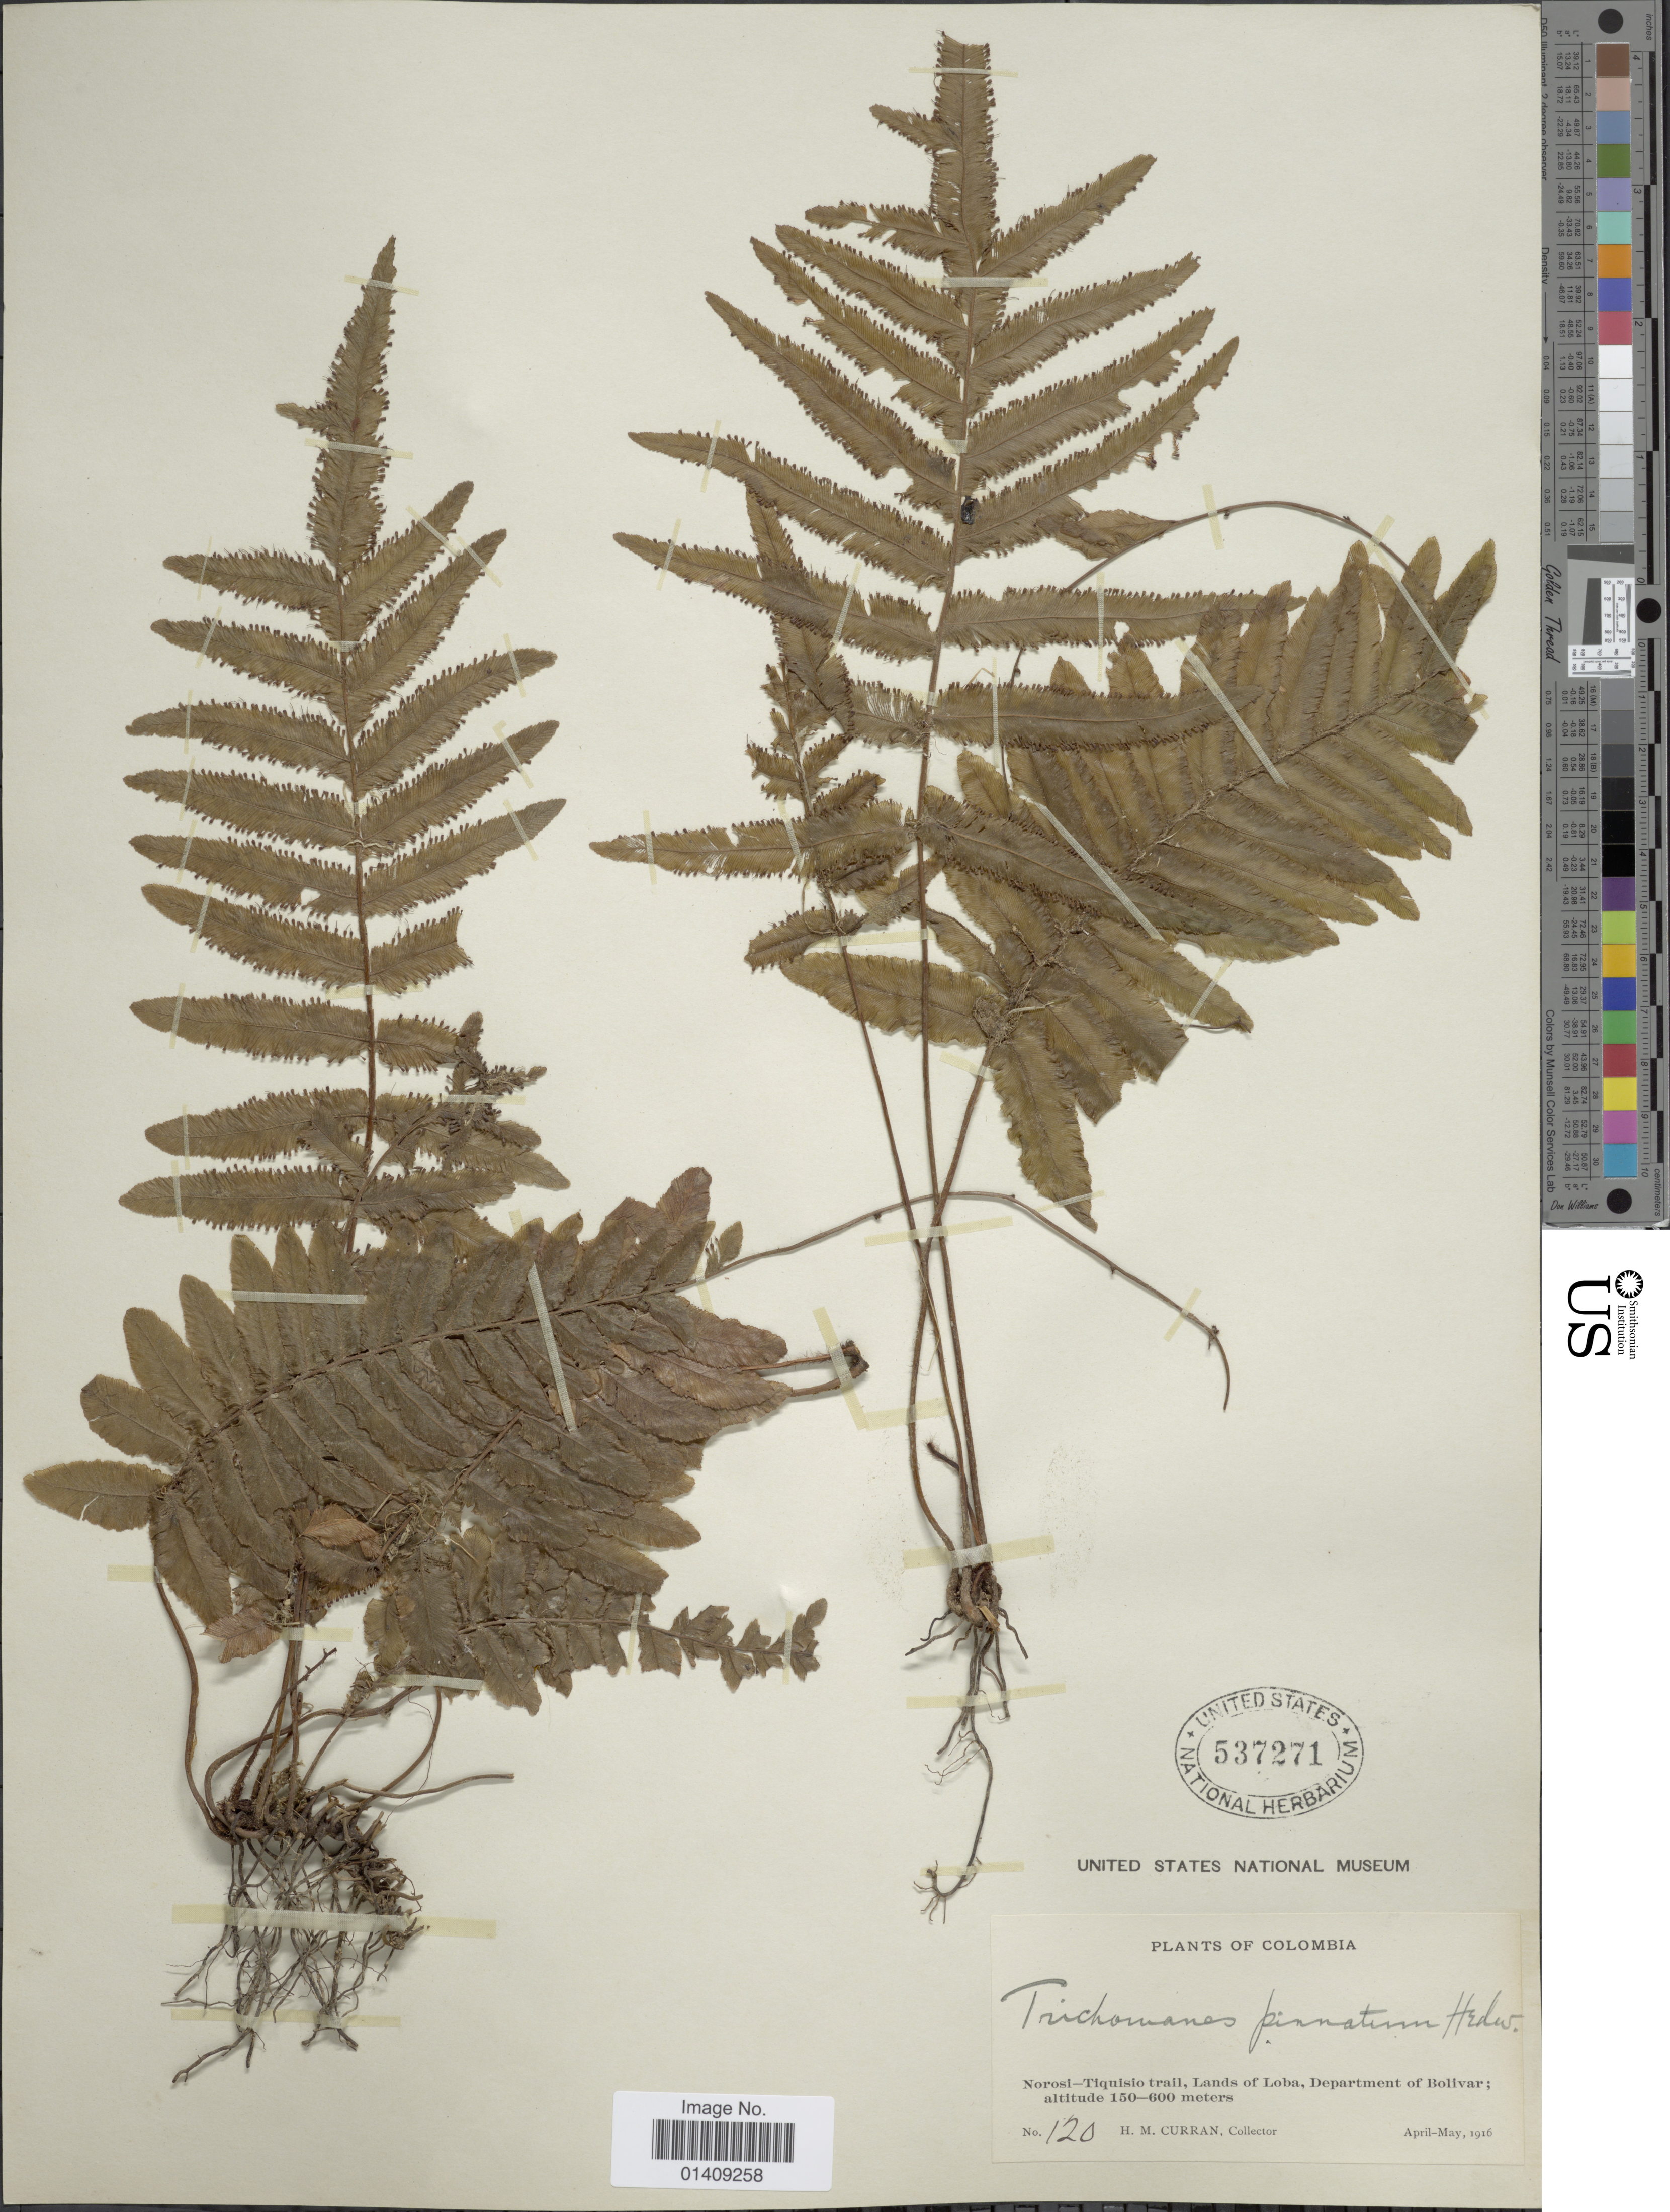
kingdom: Plantae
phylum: Tracheophyta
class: Polypodiopsida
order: Hymenophyllales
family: Hymenophyllaceae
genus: Trichomanes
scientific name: Trichomanes pinnatum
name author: Hedw.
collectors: H. M. Curran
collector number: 120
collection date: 1916-04/1916-05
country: Colombia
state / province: Bolívar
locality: Norosi Tiquisio trail Lands of Loba, department of Bolivar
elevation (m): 150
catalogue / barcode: US 537271